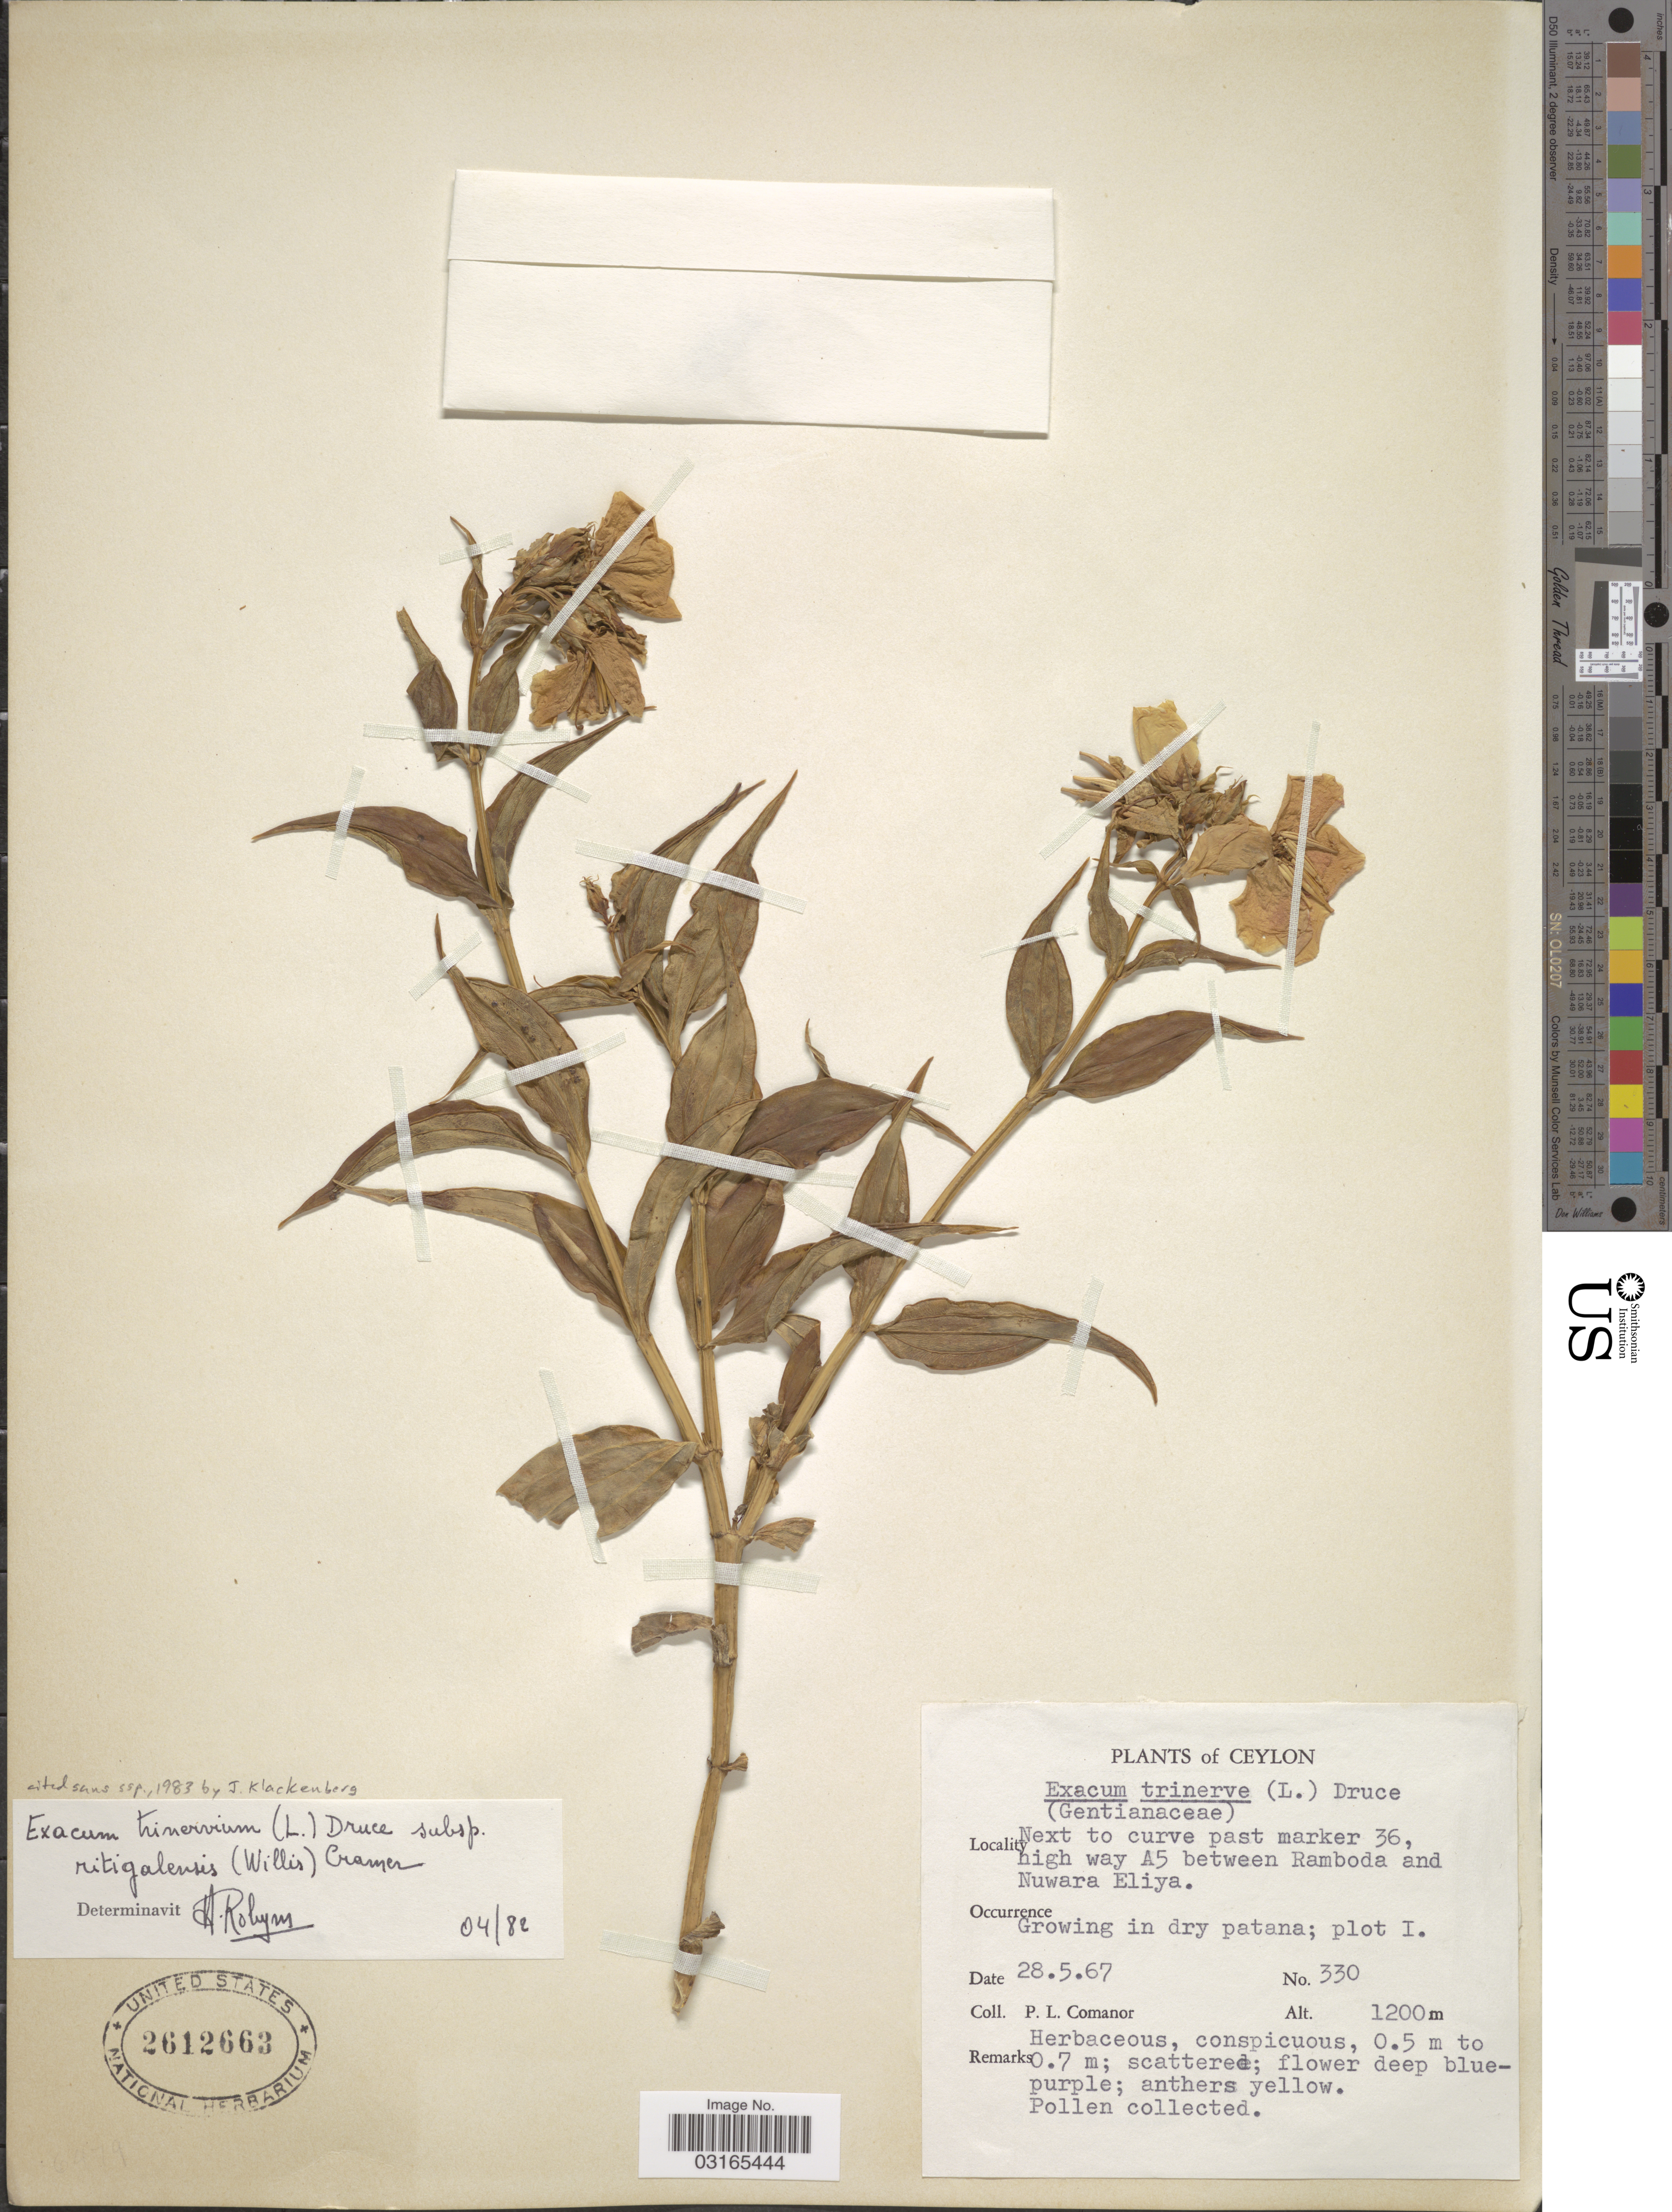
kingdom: Plantae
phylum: Tracheophyta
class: Magnoliopsida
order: Gentianales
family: Gentianaceae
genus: Exacum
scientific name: Exacum trinervium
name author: (L.) Druce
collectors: P. Comanor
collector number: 330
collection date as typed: Transcribed d/m/y: 28/5/67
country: Sri Lanka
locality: Ceylon. Next to curve past marker 36, high way A5 between Ramboda and Nuwara Eliya. Plot I.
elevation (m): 1200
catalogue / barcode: US 2612663